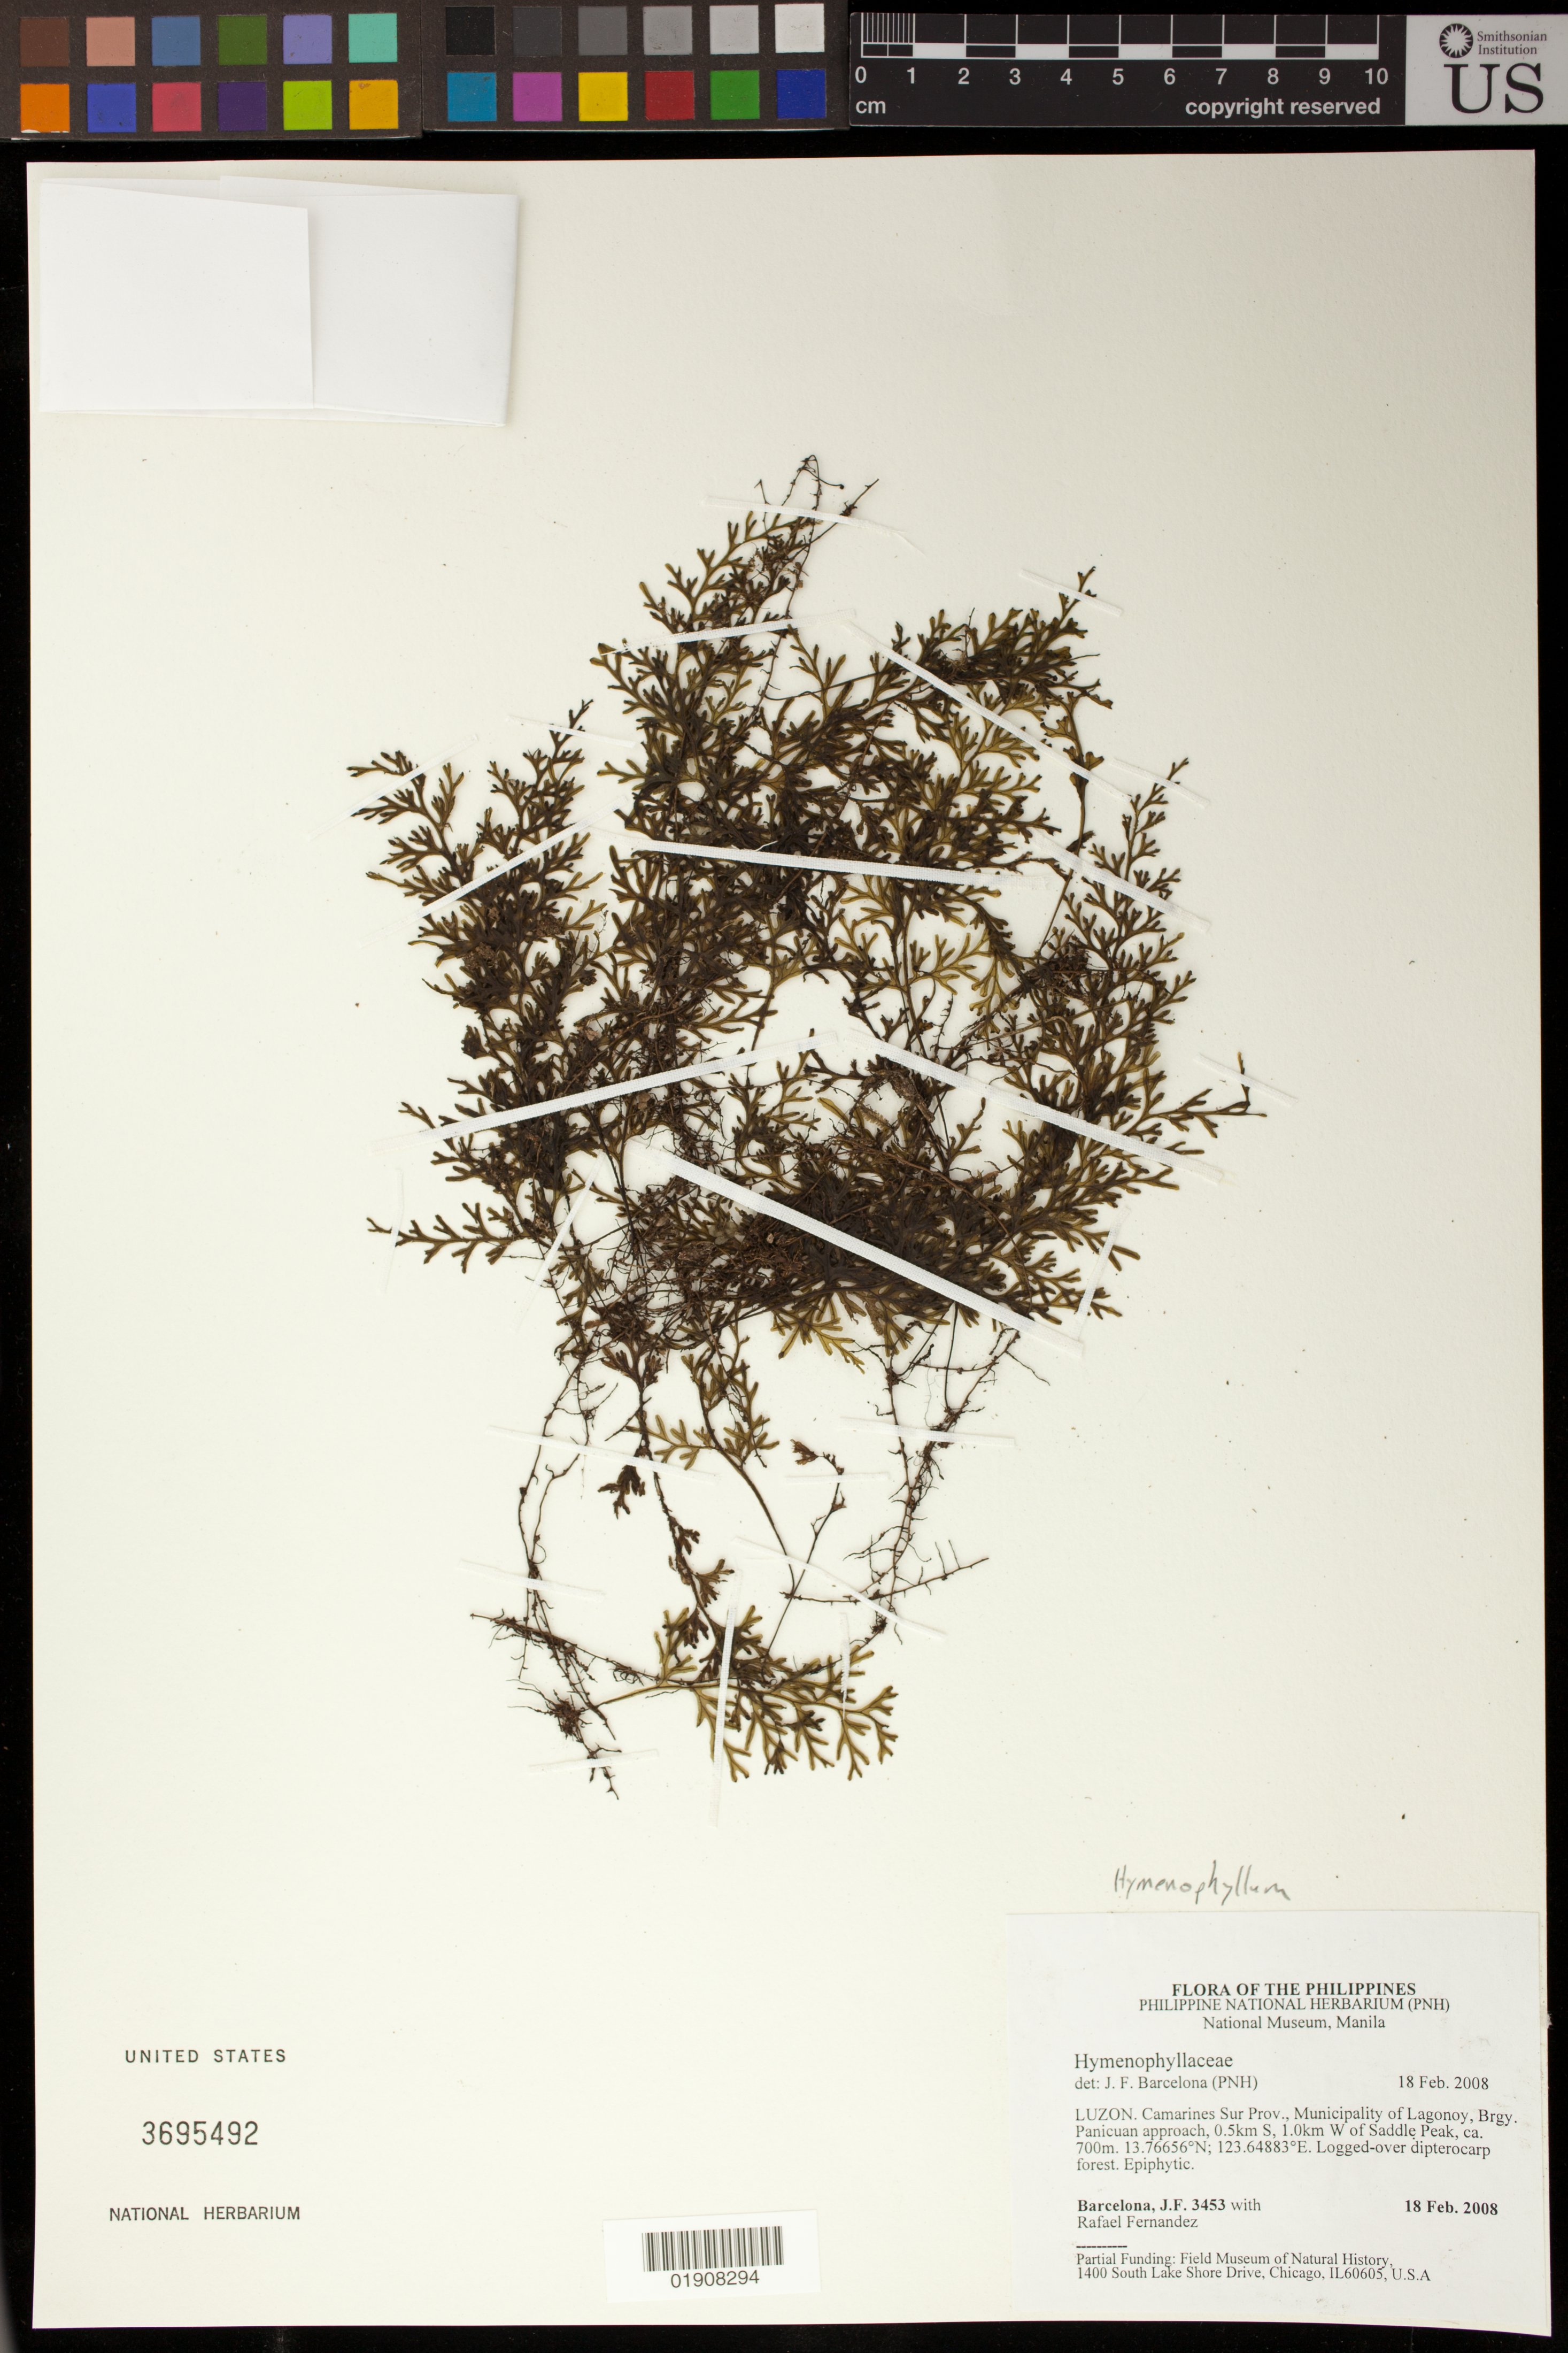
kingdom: Plantae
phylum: Tracheophyta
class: Polypodiopsida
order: Hymenophyllales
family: Hymenophyllaceae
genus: Hymenophyllum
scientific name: Hymenophyllum sp.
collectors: J. F. Barcelona & R. Fernandez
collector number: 3453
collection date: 2008-02-18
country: Philippines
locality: Luzon. Camarines Sur Prov., Municipality of Lagonoy, Brgy. Panicuan approach, 0.5km S, 1.0km W of Saddle Peak.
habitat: Logged-over dipterocarp forest.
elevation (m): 700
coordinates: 13.76656 N, 123.64883 E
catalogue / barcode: US 3695492